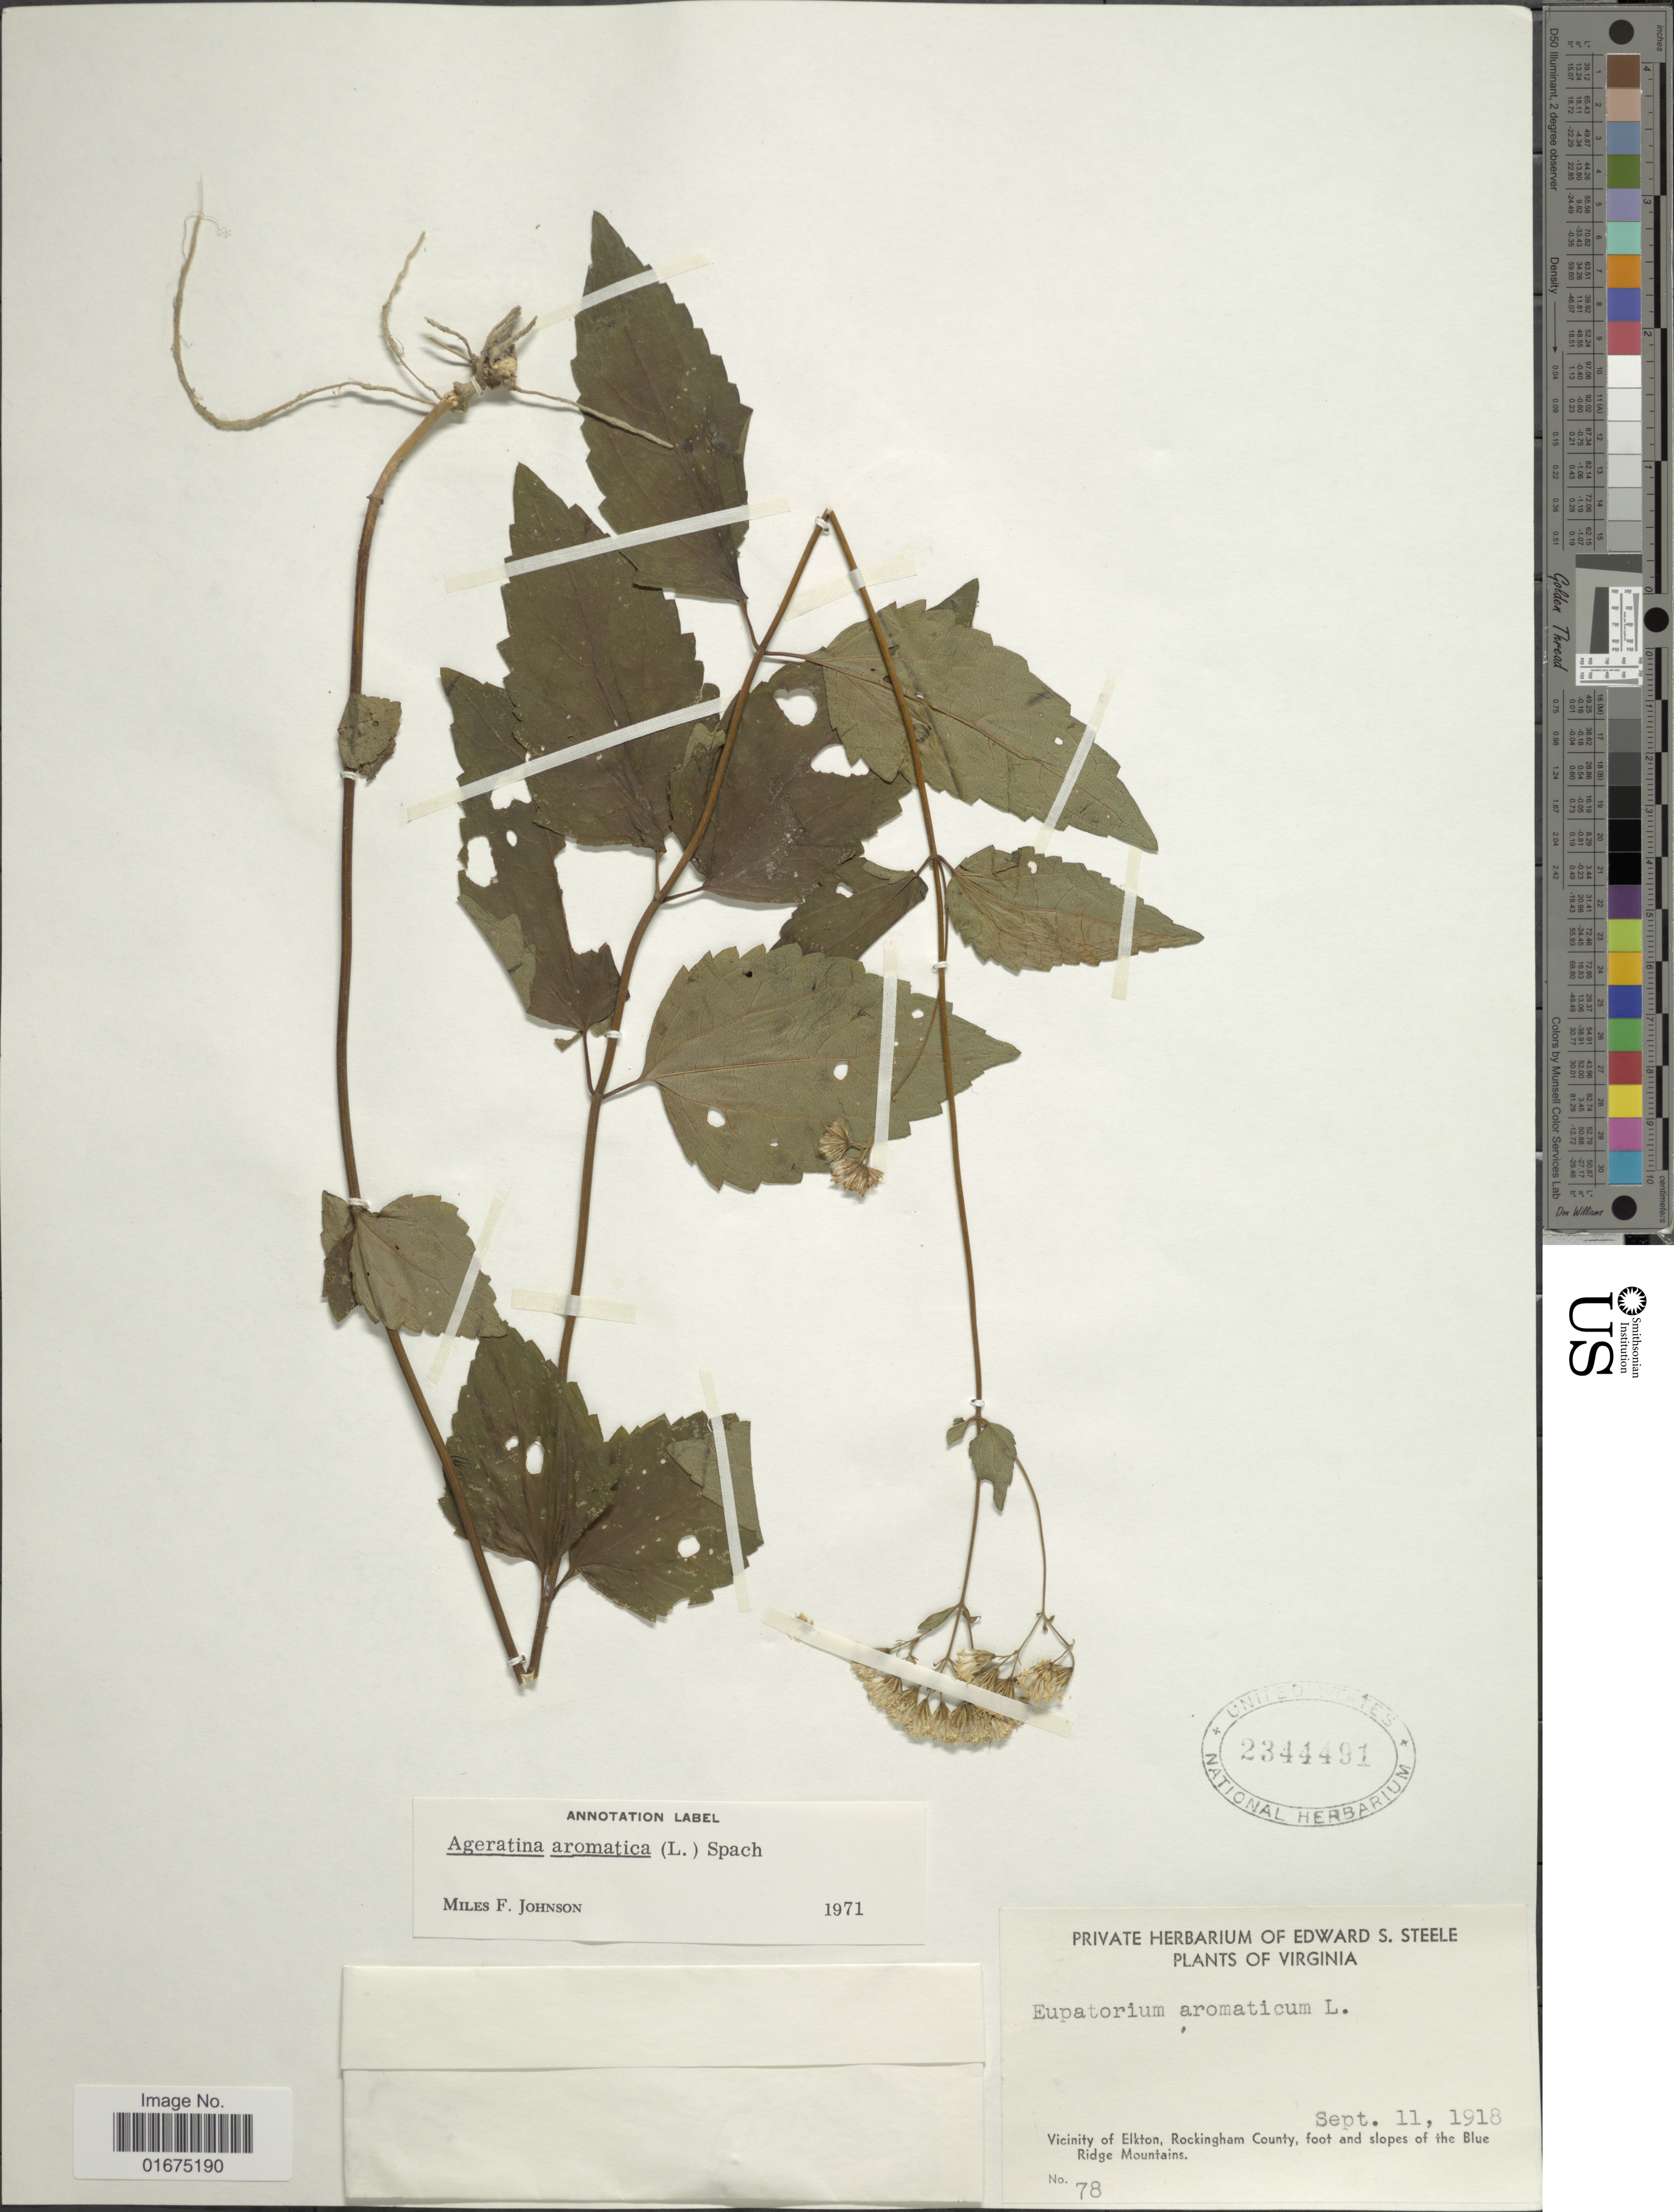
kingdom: Plantae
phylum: Tracheophyta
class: Magnoliopsida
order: Asterales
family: Asteraceae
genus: Ageratina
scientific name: Ageratina aromatica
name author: (L.) Spach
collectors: ex herb. Edward S. Steele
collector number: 78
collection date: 1918-09-11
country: United States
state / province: Virginia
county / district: Rockingham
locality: Vicinity of Elkton, Rockingham County, foot and slopes of the Blue Ridge Mountains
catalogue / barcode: US 2344491